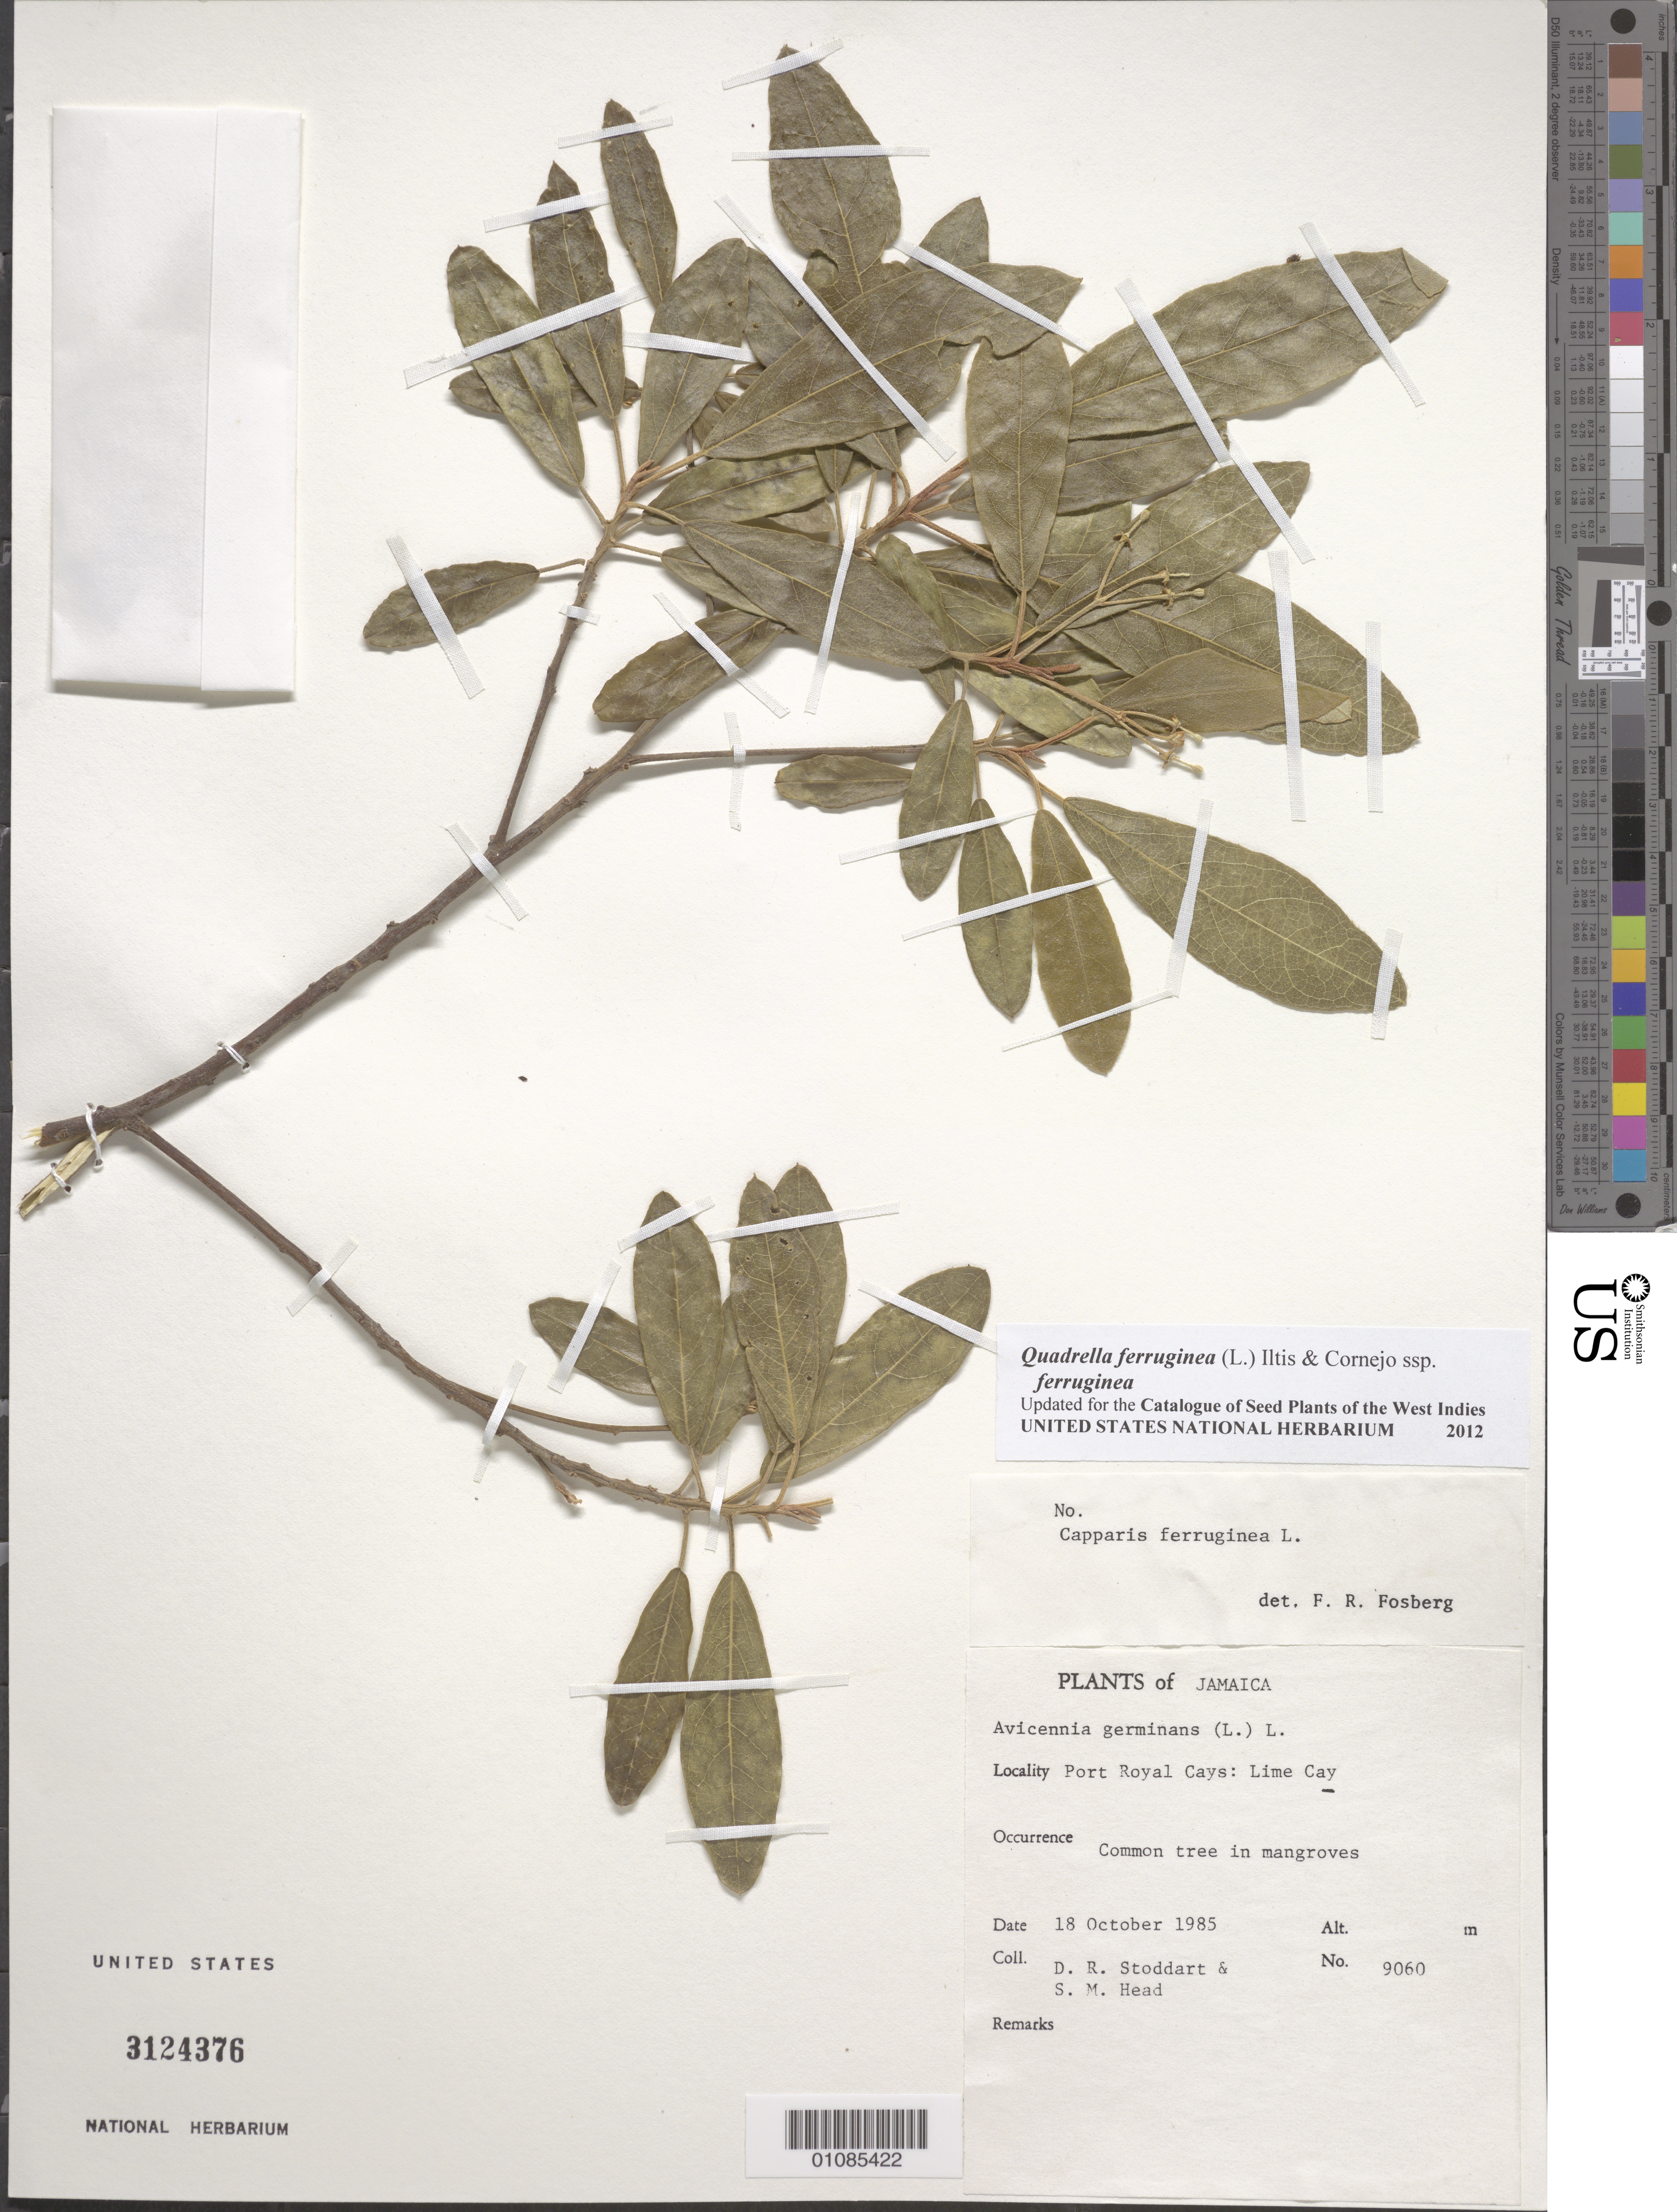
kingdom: Plantae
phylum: Tracheophyta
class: Magnoliopsida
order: Brassicales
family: Capparaceae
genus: Quadrella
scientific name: Quadrella ferruginea subsp. ferruginea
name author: (L.) Cornejo & Iltis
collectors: D. R. Stoddart & S. Head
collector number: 9060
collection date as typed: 18 Oct 1985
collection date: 1985-10-18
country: Jamaica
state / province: Saint Andrew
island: Jamaica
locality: Port Royal Cays: Lime Cay.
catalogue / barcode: US 3124376